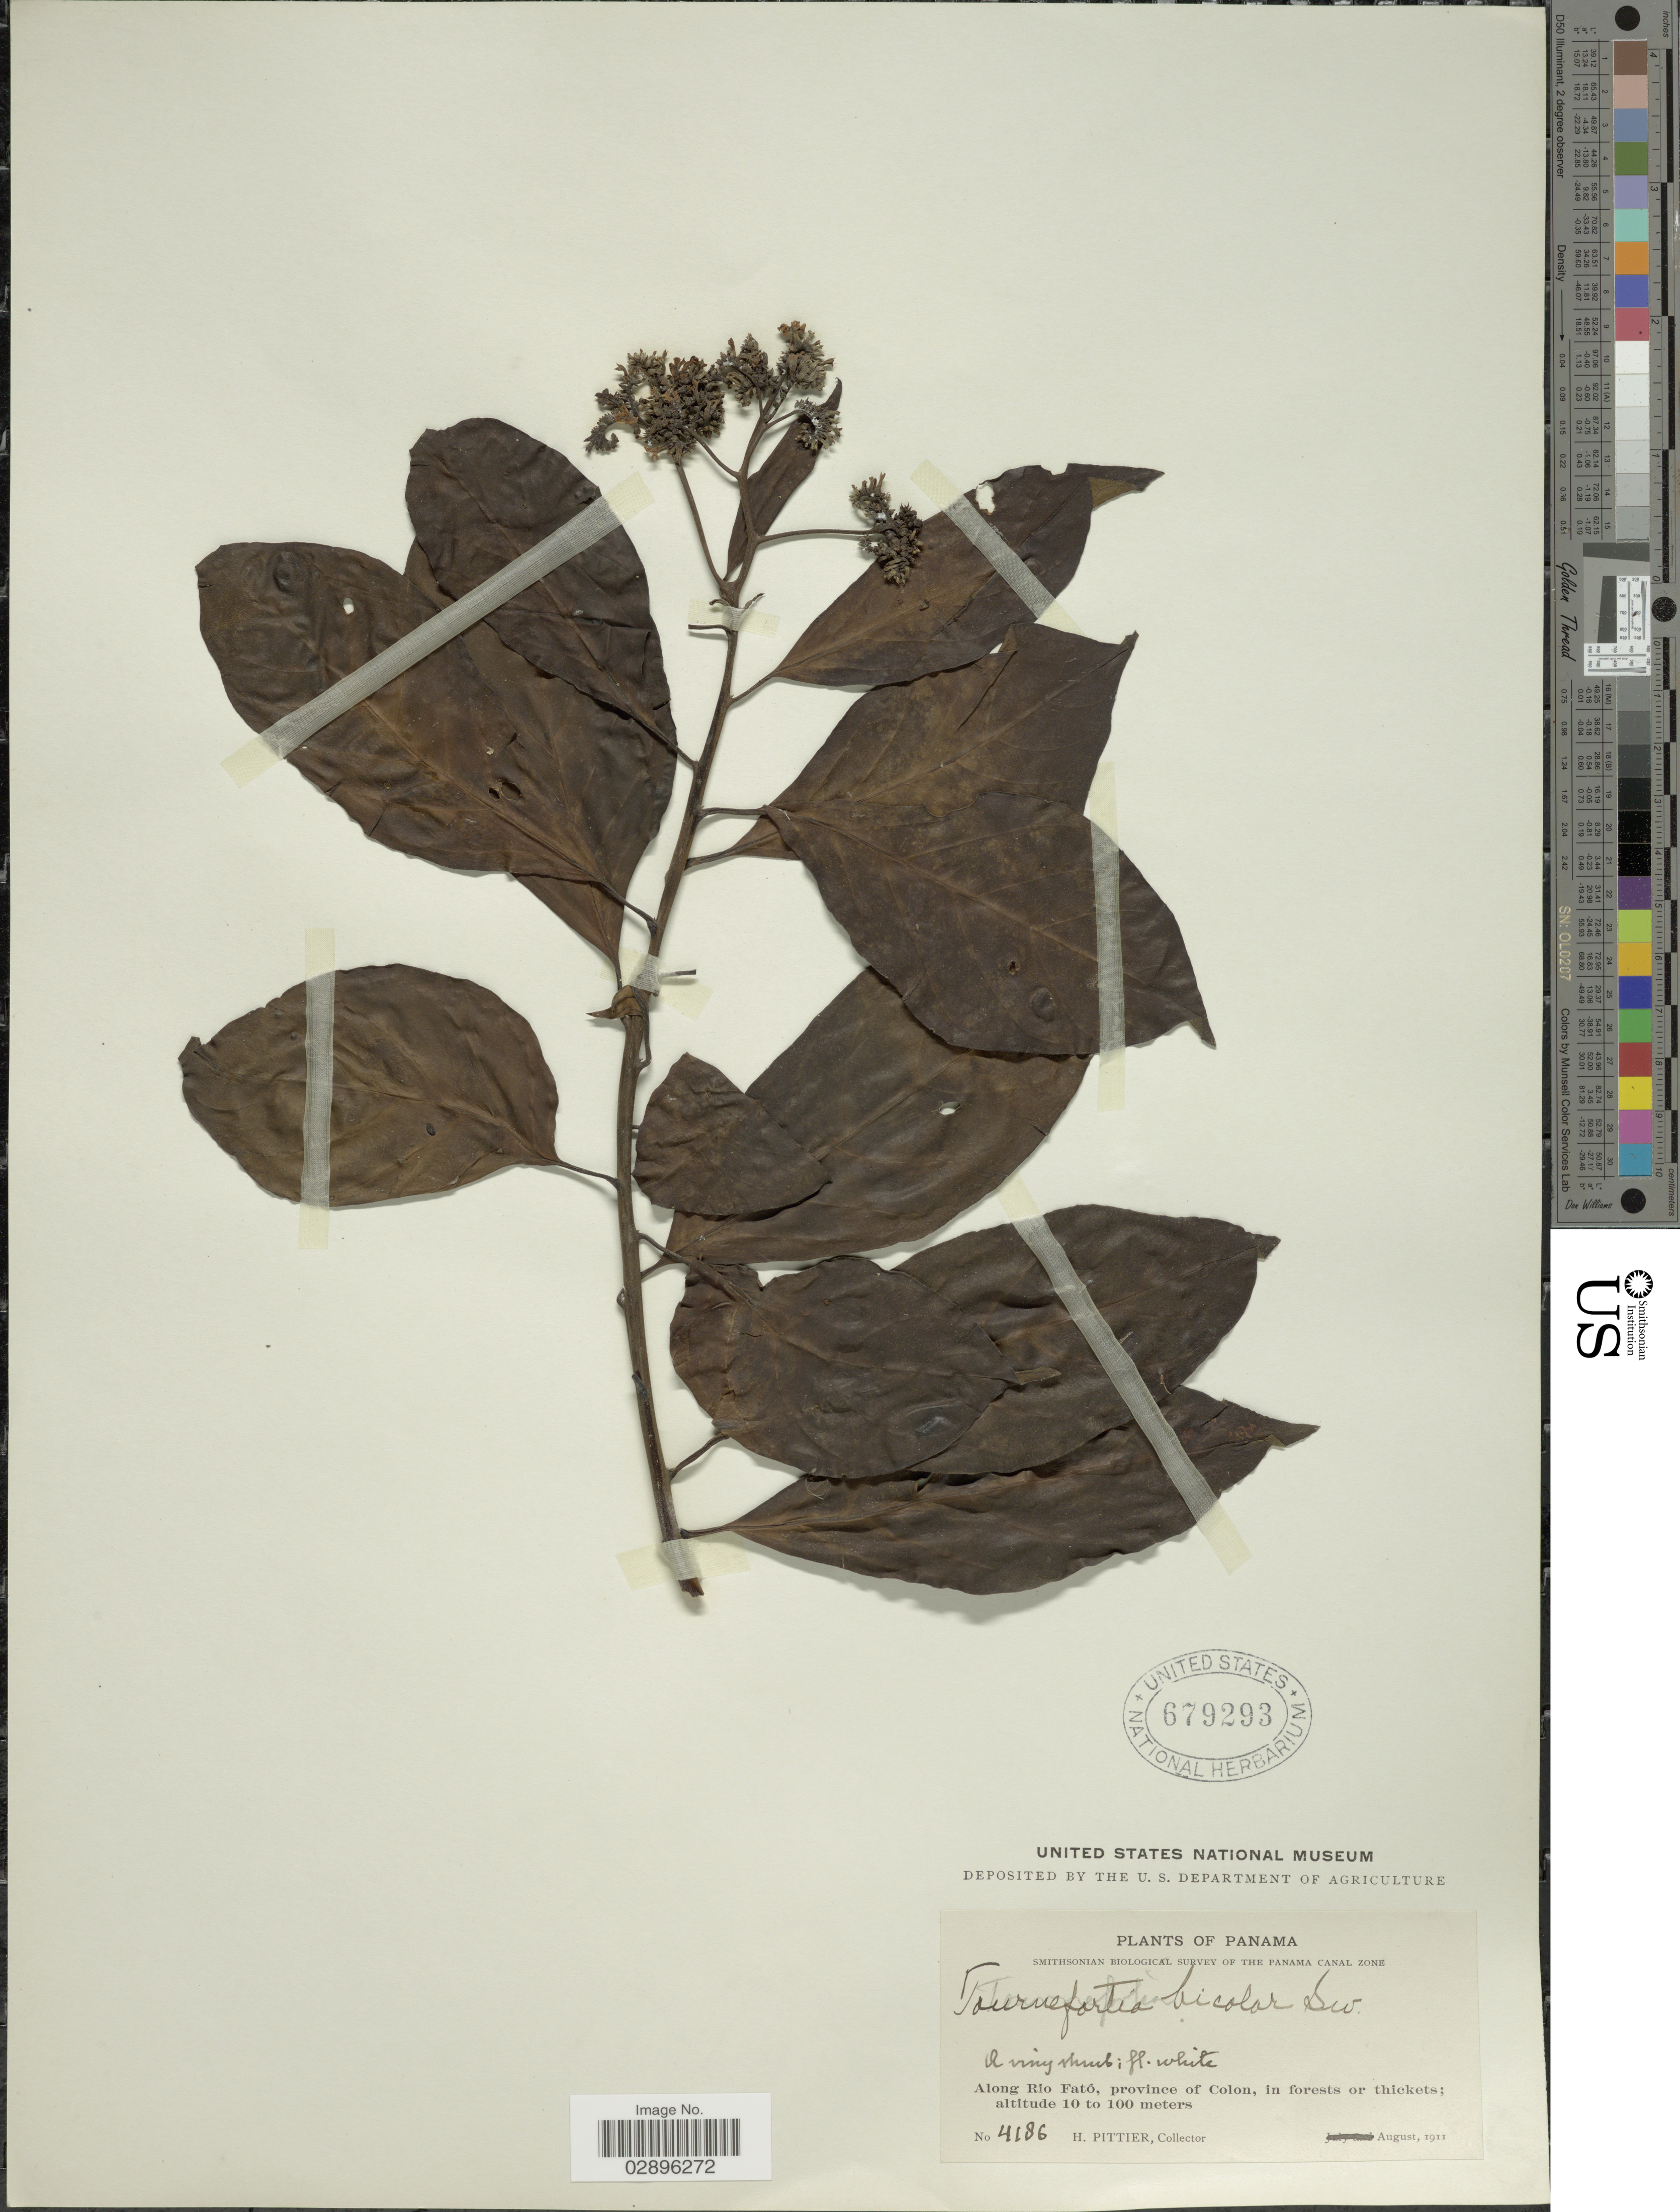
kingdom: Plantae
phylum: Tracheophyta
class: Magnoliopsida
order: Boraginales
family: Heliotropiaceae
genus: Tournefortia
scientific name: Tournefortia bicolor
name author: Sw.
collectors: H. F. Pittier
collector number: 4186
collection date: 1911-08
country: Panama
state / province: Colón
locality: Along Rio Fató, in forests or thickets.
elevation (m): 10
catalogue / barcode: US 679293